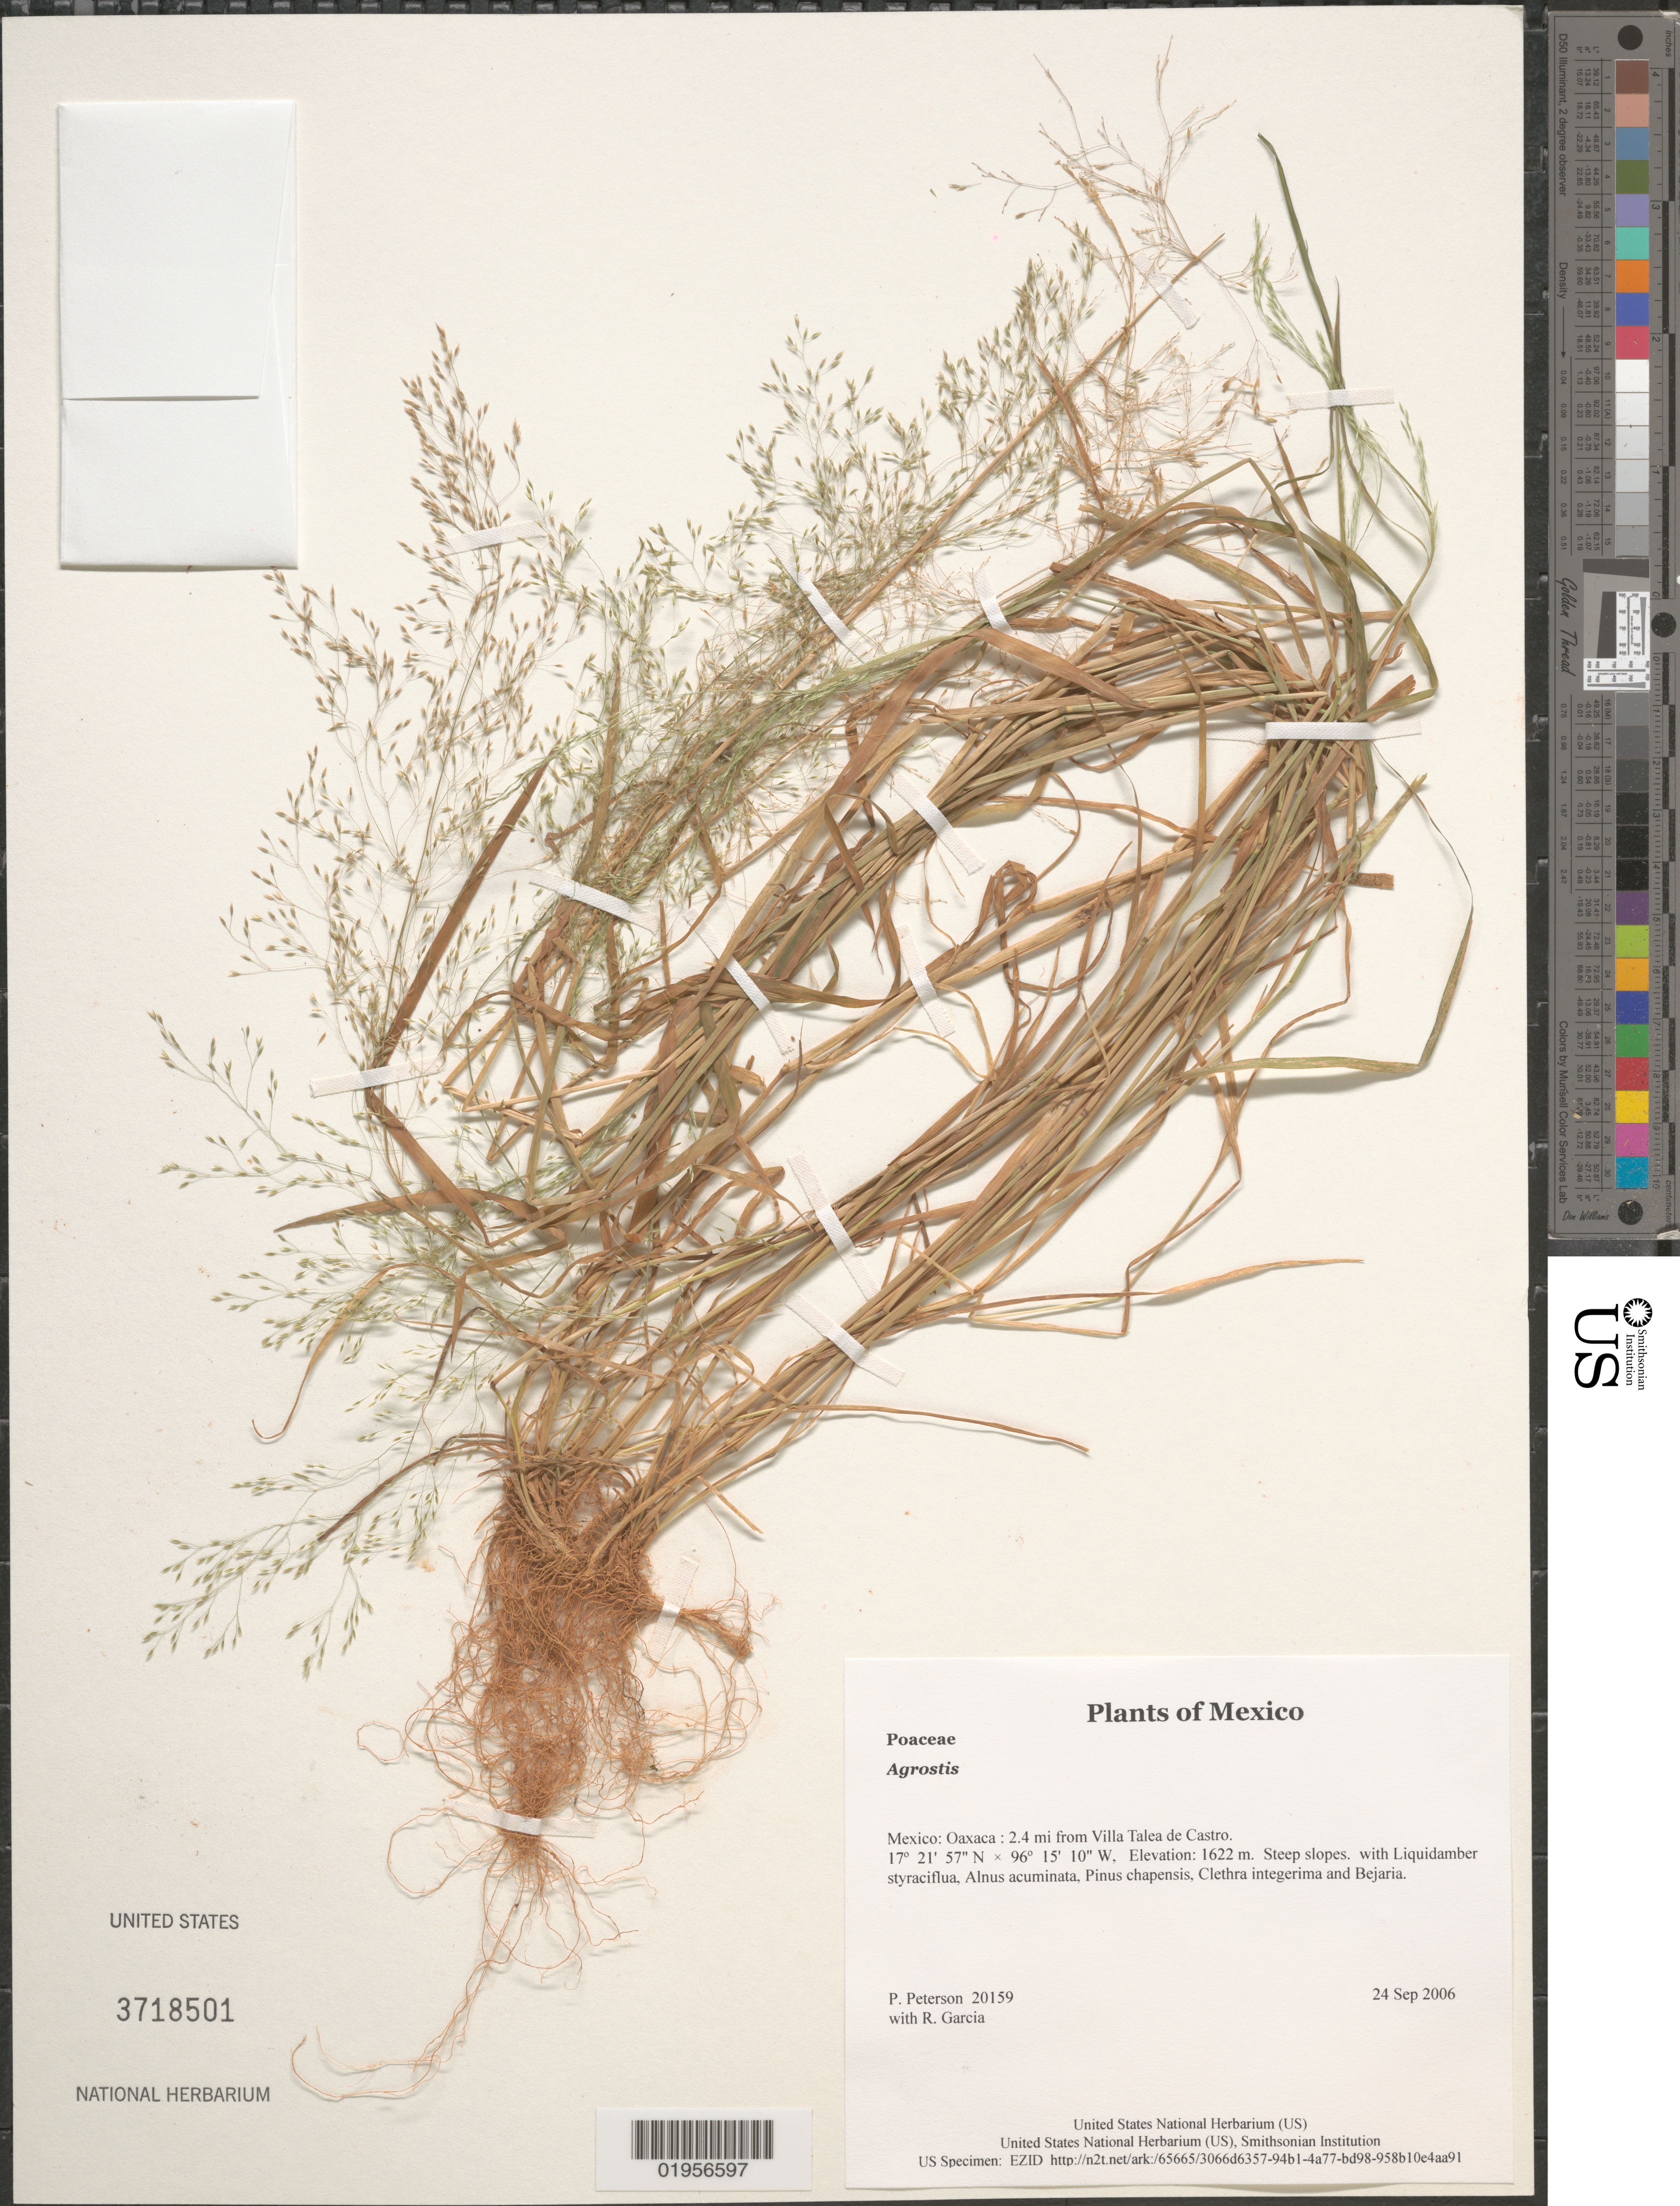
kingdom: Plantae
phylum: Tracheophyta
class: Liliopsida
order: Poales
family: Poaceae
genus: Agrostis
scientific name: Agrostis sp.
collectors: P. M. Peterson & R. Garcia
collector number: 20159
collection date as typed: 24 Sep 2006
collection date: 2006-09-24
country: Mexico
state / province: Oaxaca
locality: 2.4 mi from Villa Talea de Castro.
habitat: Steep slopes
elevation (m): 1622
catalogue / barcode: US 3718501